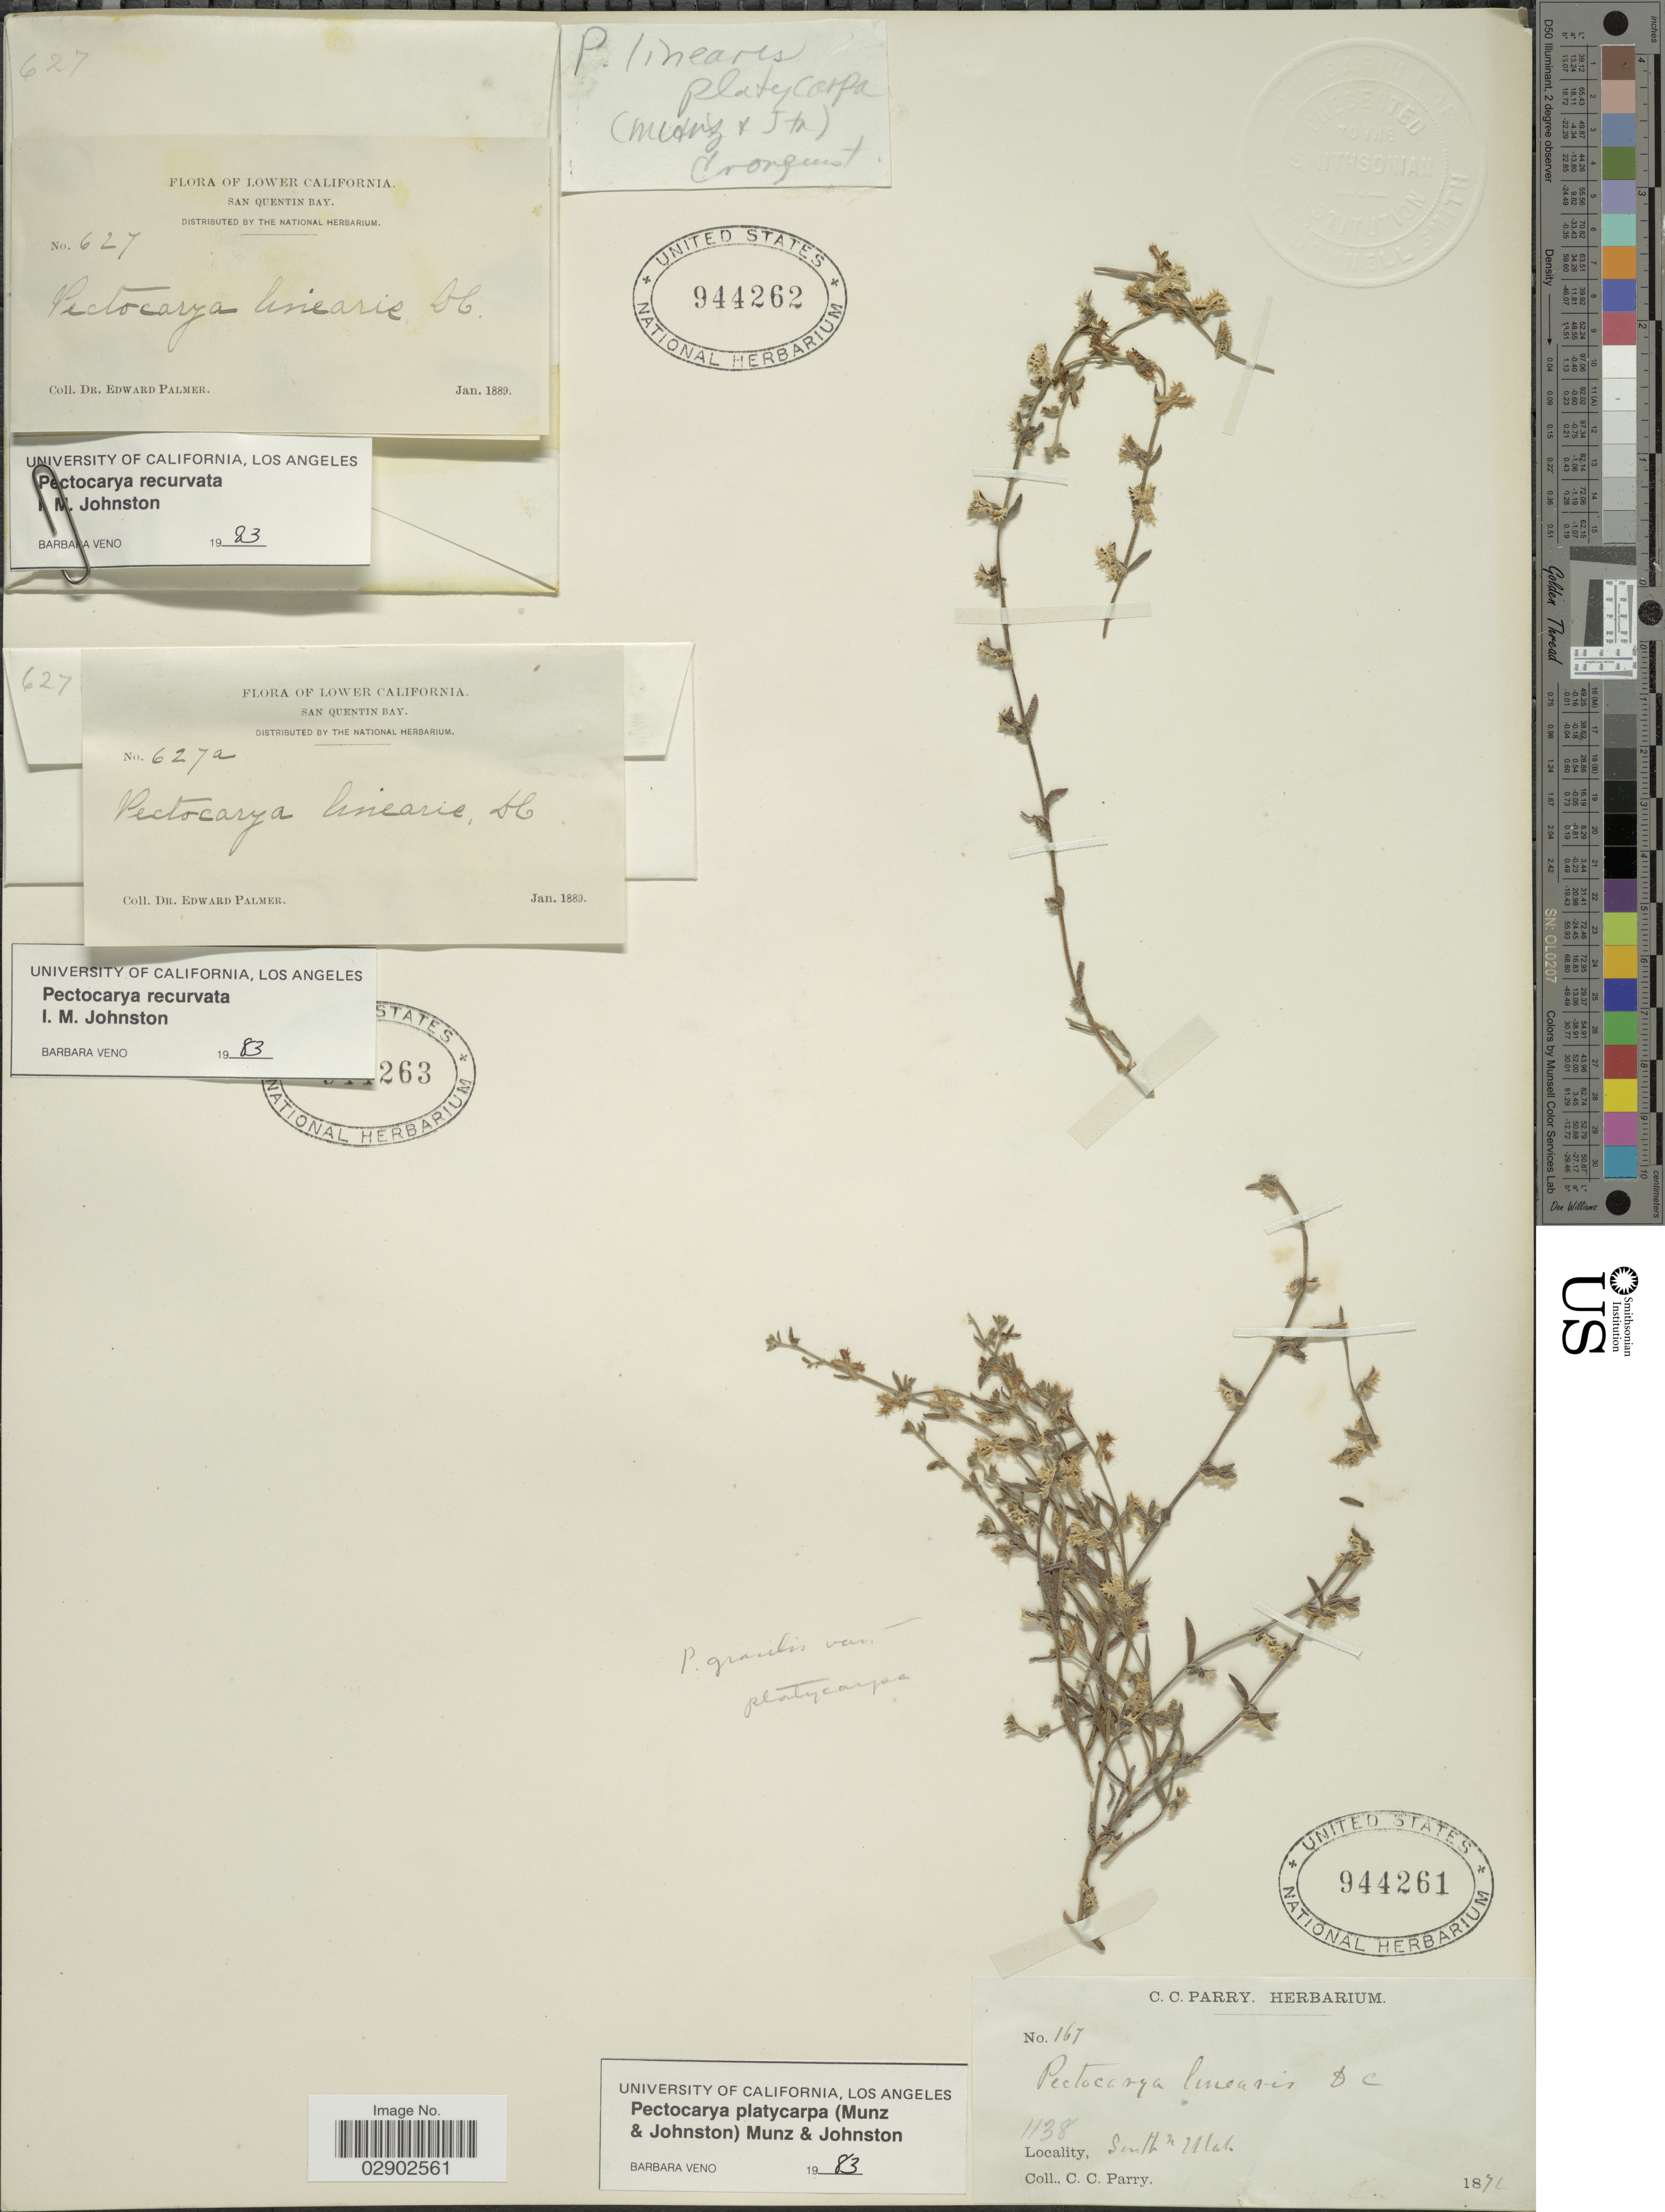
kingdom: Plantae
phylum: Tracheophyta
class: Magnoliopsida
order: Boraginales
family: Boraginaceae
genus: Pectocarya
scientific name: Pectocarya linearis var. platycarpa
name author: (Munz & I.M. Johnst.) Cronq.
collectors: E. Palmer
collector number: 627a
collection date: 1889-01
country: Mexico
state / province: Baja California Norte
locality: Lower California, San Quentin Bay.